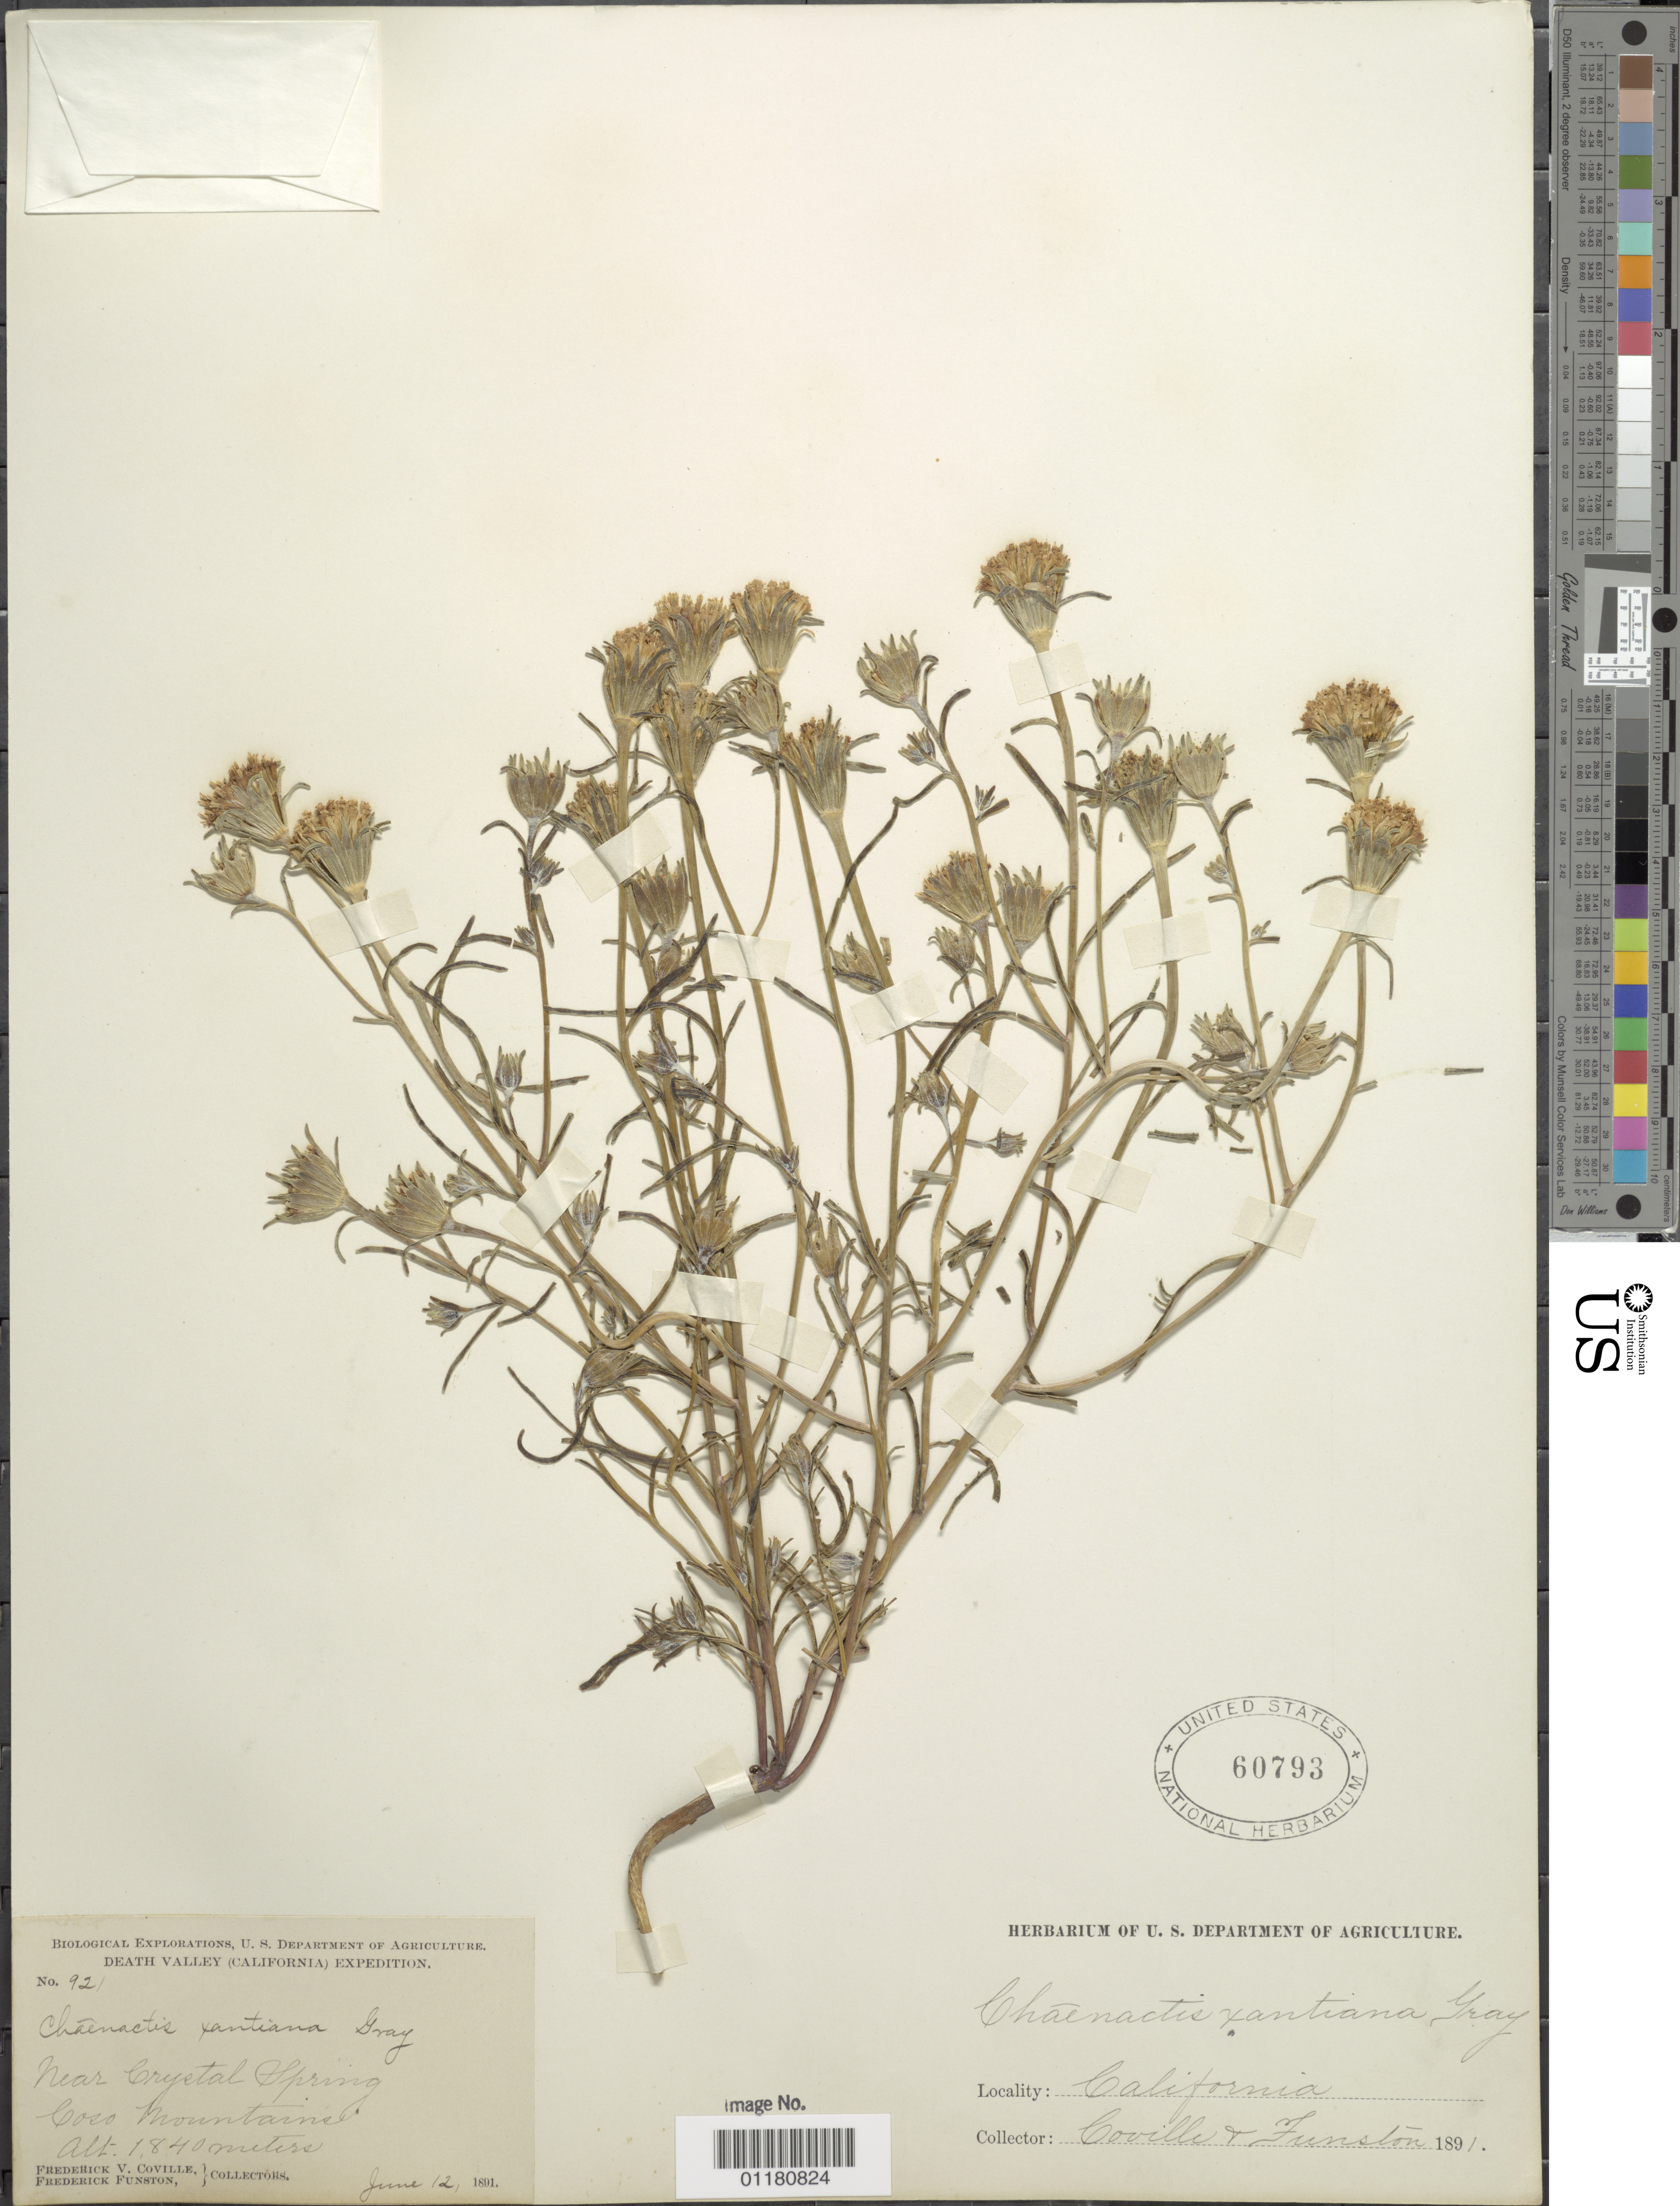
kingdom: Plantae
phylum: Tracheophyta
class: Magnoliopsida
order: Asterales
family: Asteraceae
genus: Chaenactis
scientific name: Chaenactis xantiana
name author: A. Gray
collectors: F. V. Coville & F. Funston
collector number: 921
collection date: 1891-06-12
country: United States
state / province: California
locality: Near Crystal Spring, Coso Mountains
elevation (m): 1840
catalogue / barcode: US 60793